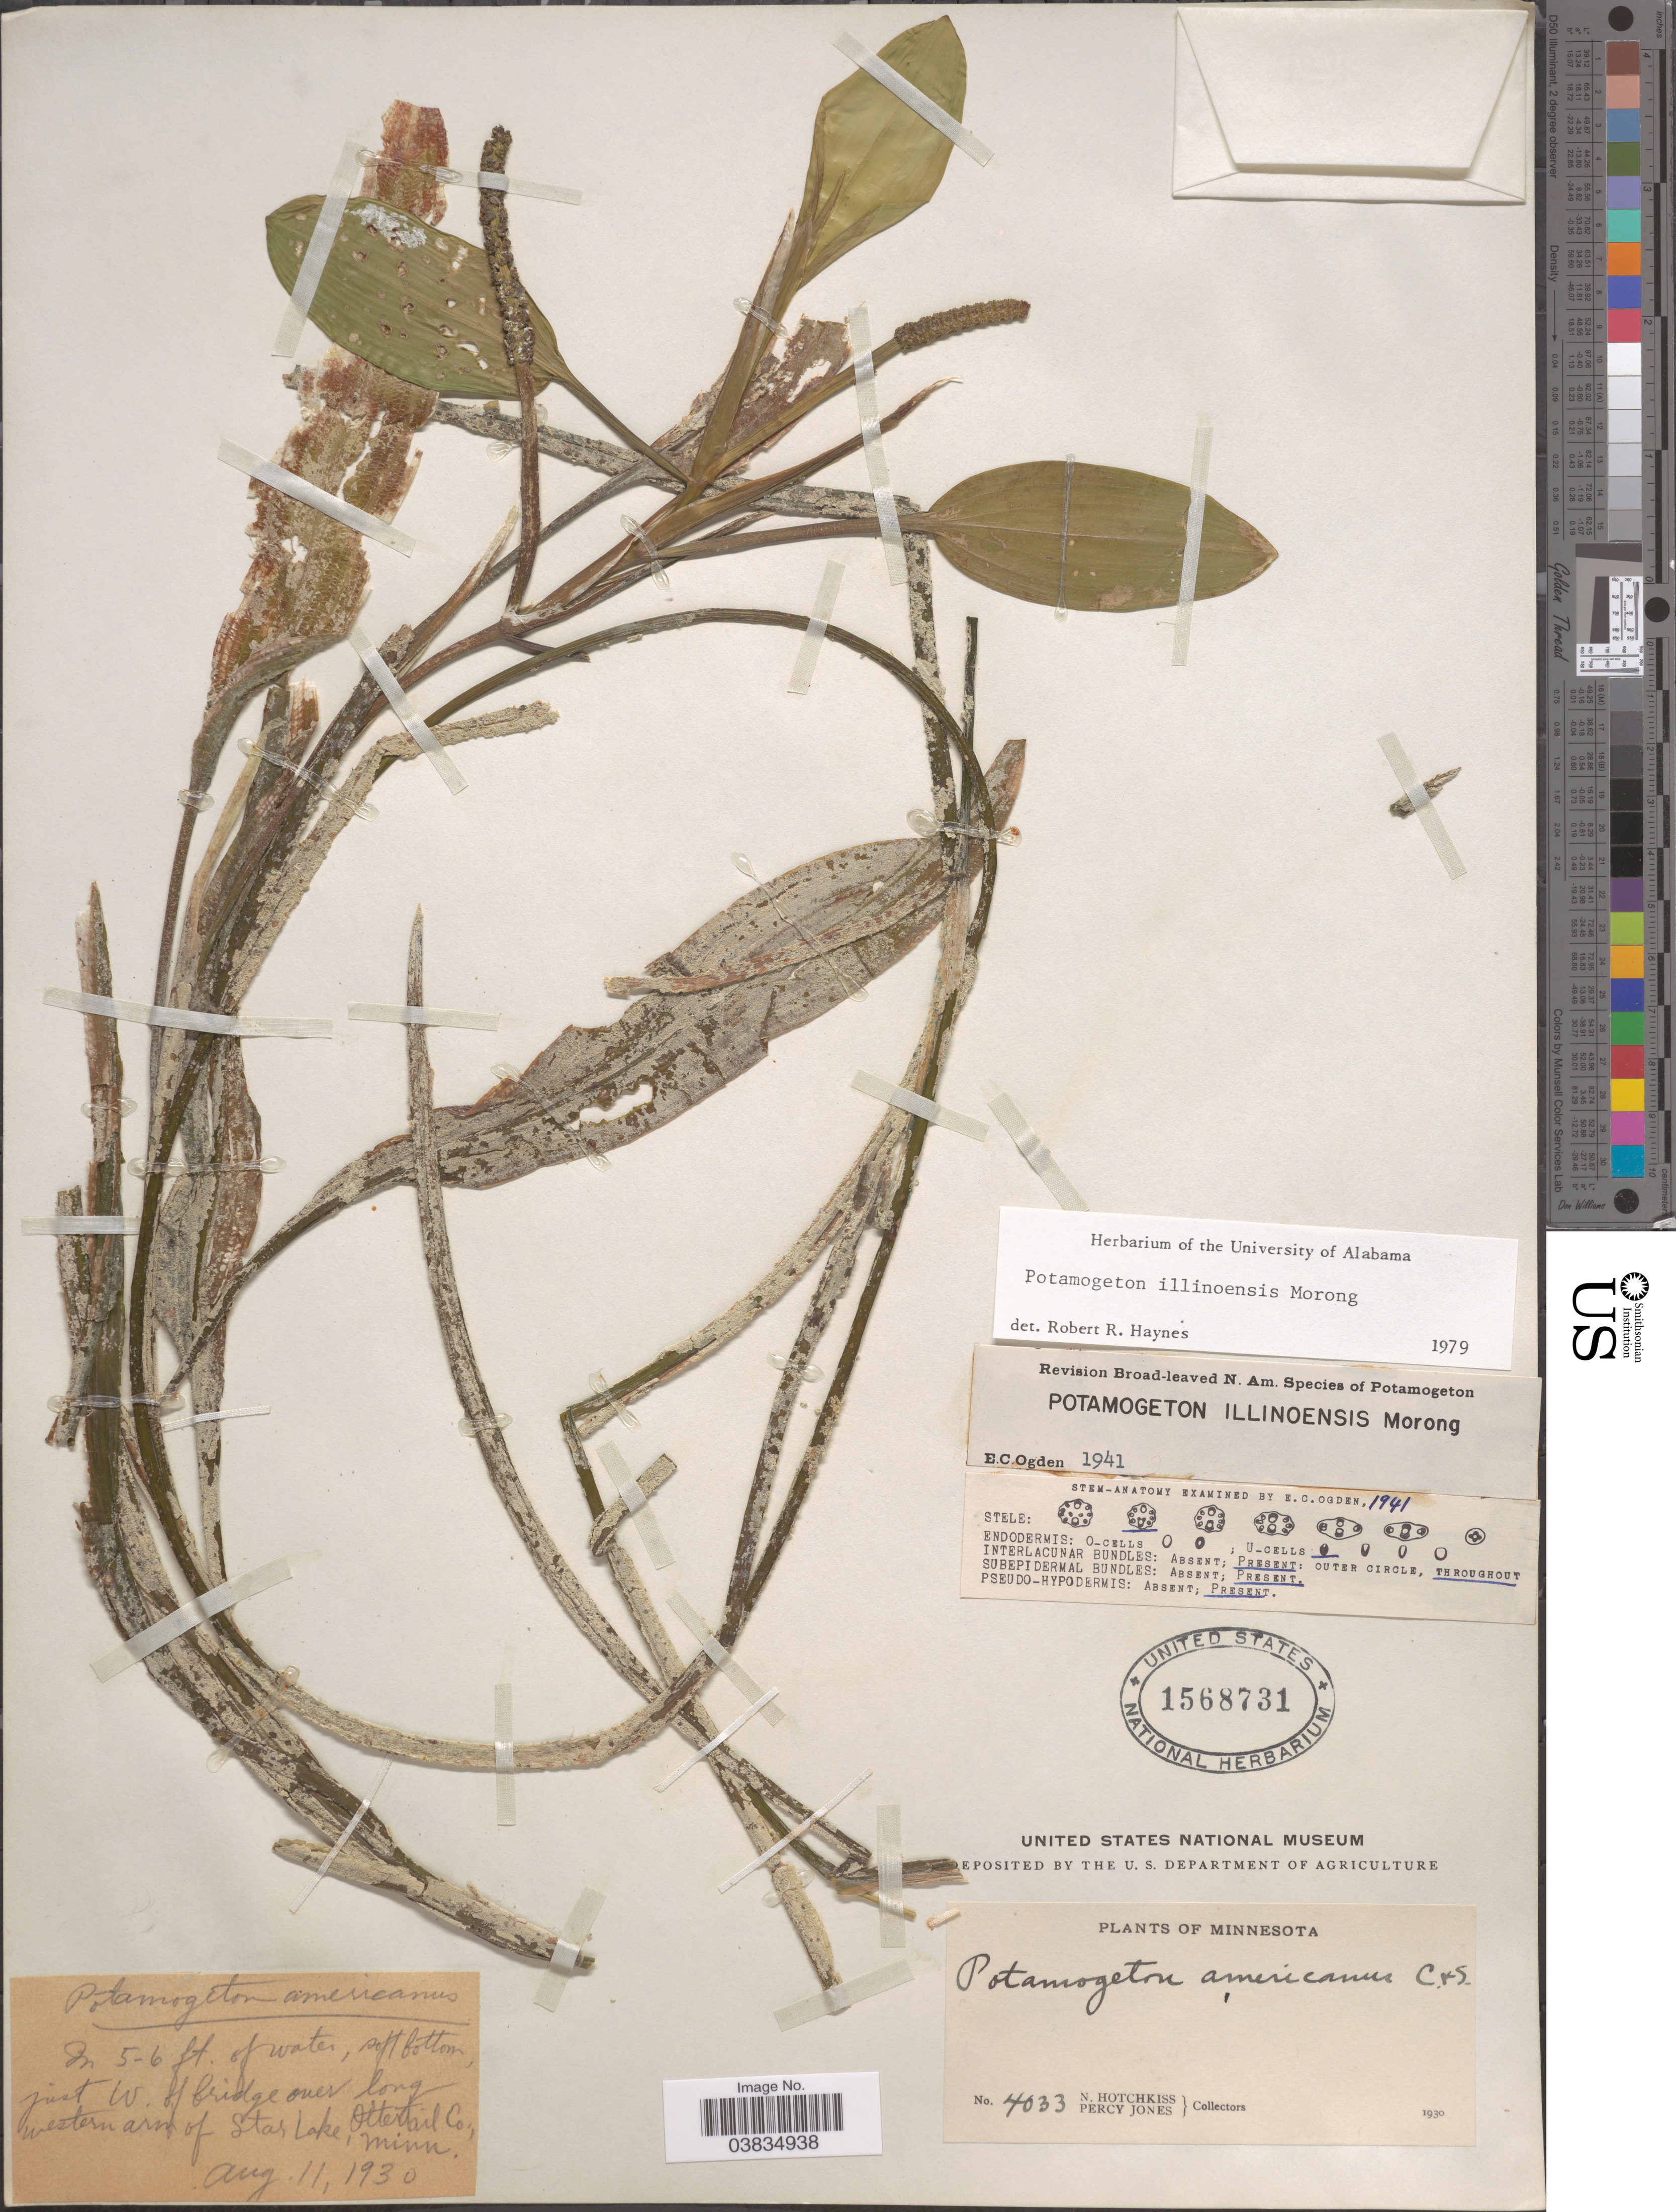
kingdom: Plantae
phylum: Tracheophyta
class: Liliopsida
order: Alismatales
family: Potamogetonaceae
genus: Potamogeton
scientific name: Potamogeton illinoensis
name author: Morong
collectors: N. Hotchkiss & P. Jones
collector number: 4033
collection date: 1930-08-11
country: United States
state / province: Minnesota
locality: Just W. of bridge over long western arm of Star Lake, Ottertail Co.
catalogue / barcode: US 1568731